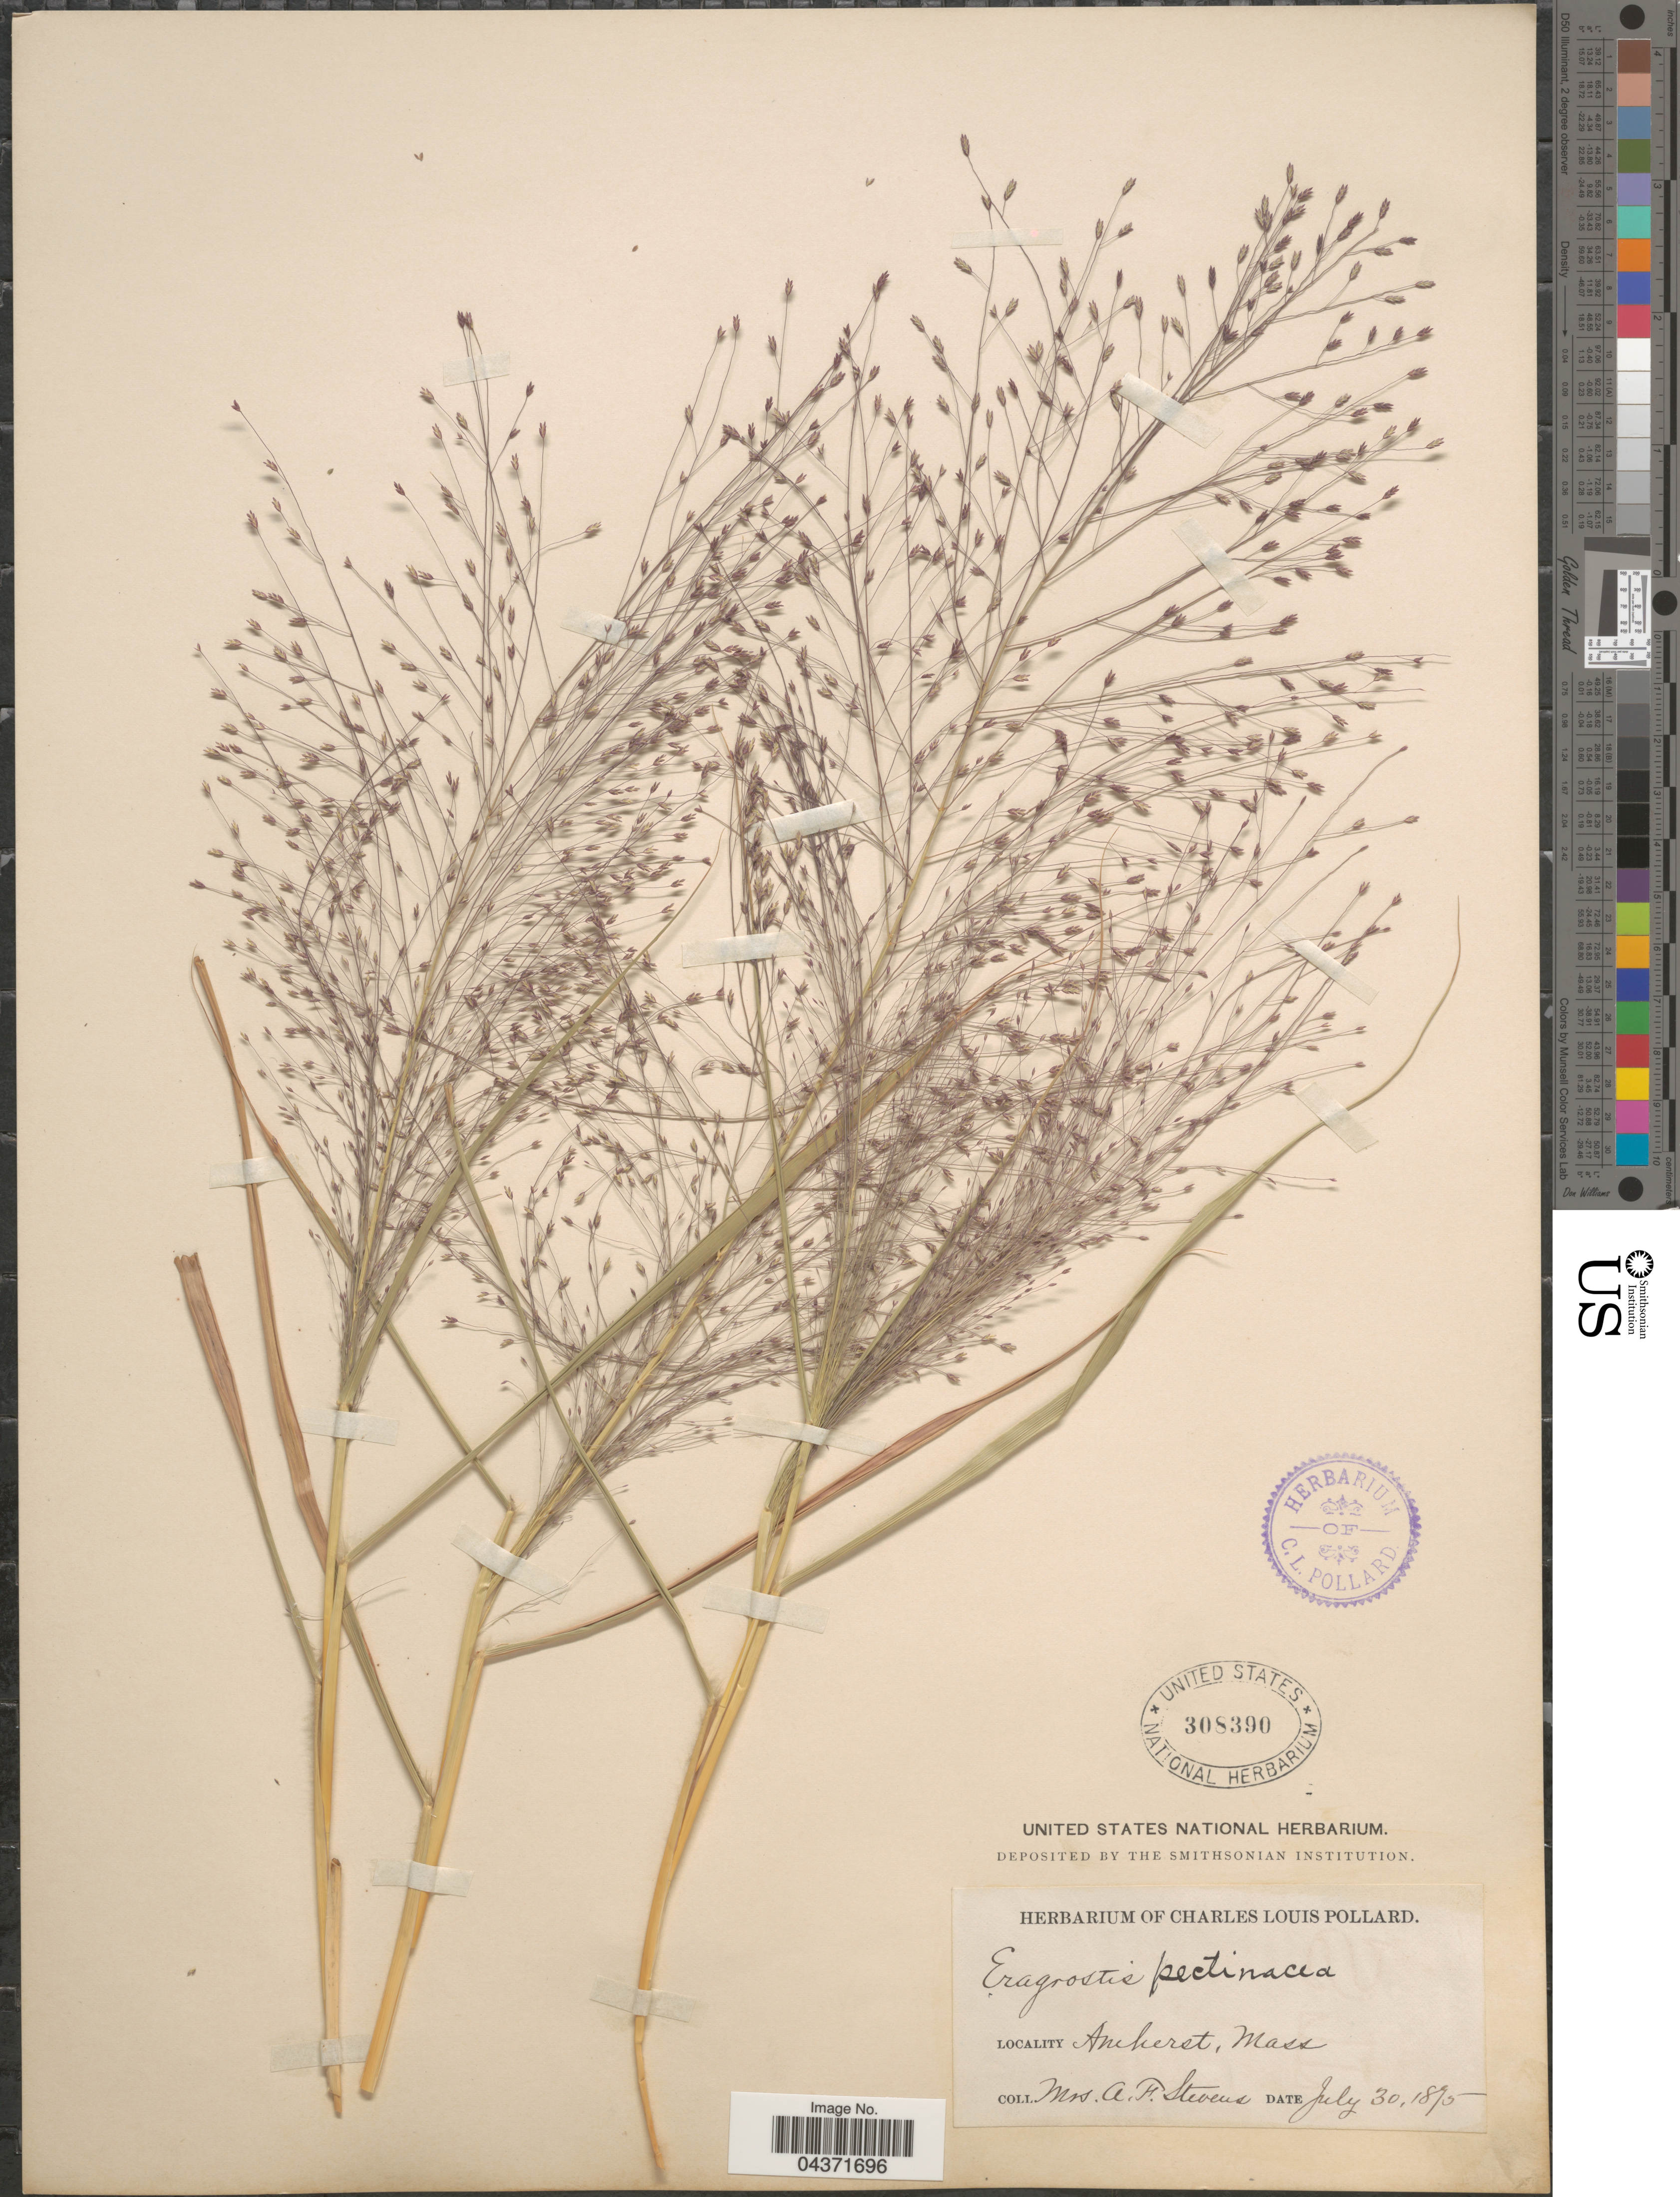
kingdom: Plantae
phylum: Tracheophyta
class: Liliopsida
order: Poales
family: Poaceae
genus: Eragrostis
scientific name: Eragrostis spectabilis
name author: (Pursh) Steud.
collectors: A. Stevens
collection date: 1875-07-30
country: United States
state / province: Massachusetts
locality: Amherst.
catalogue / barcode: US 308390